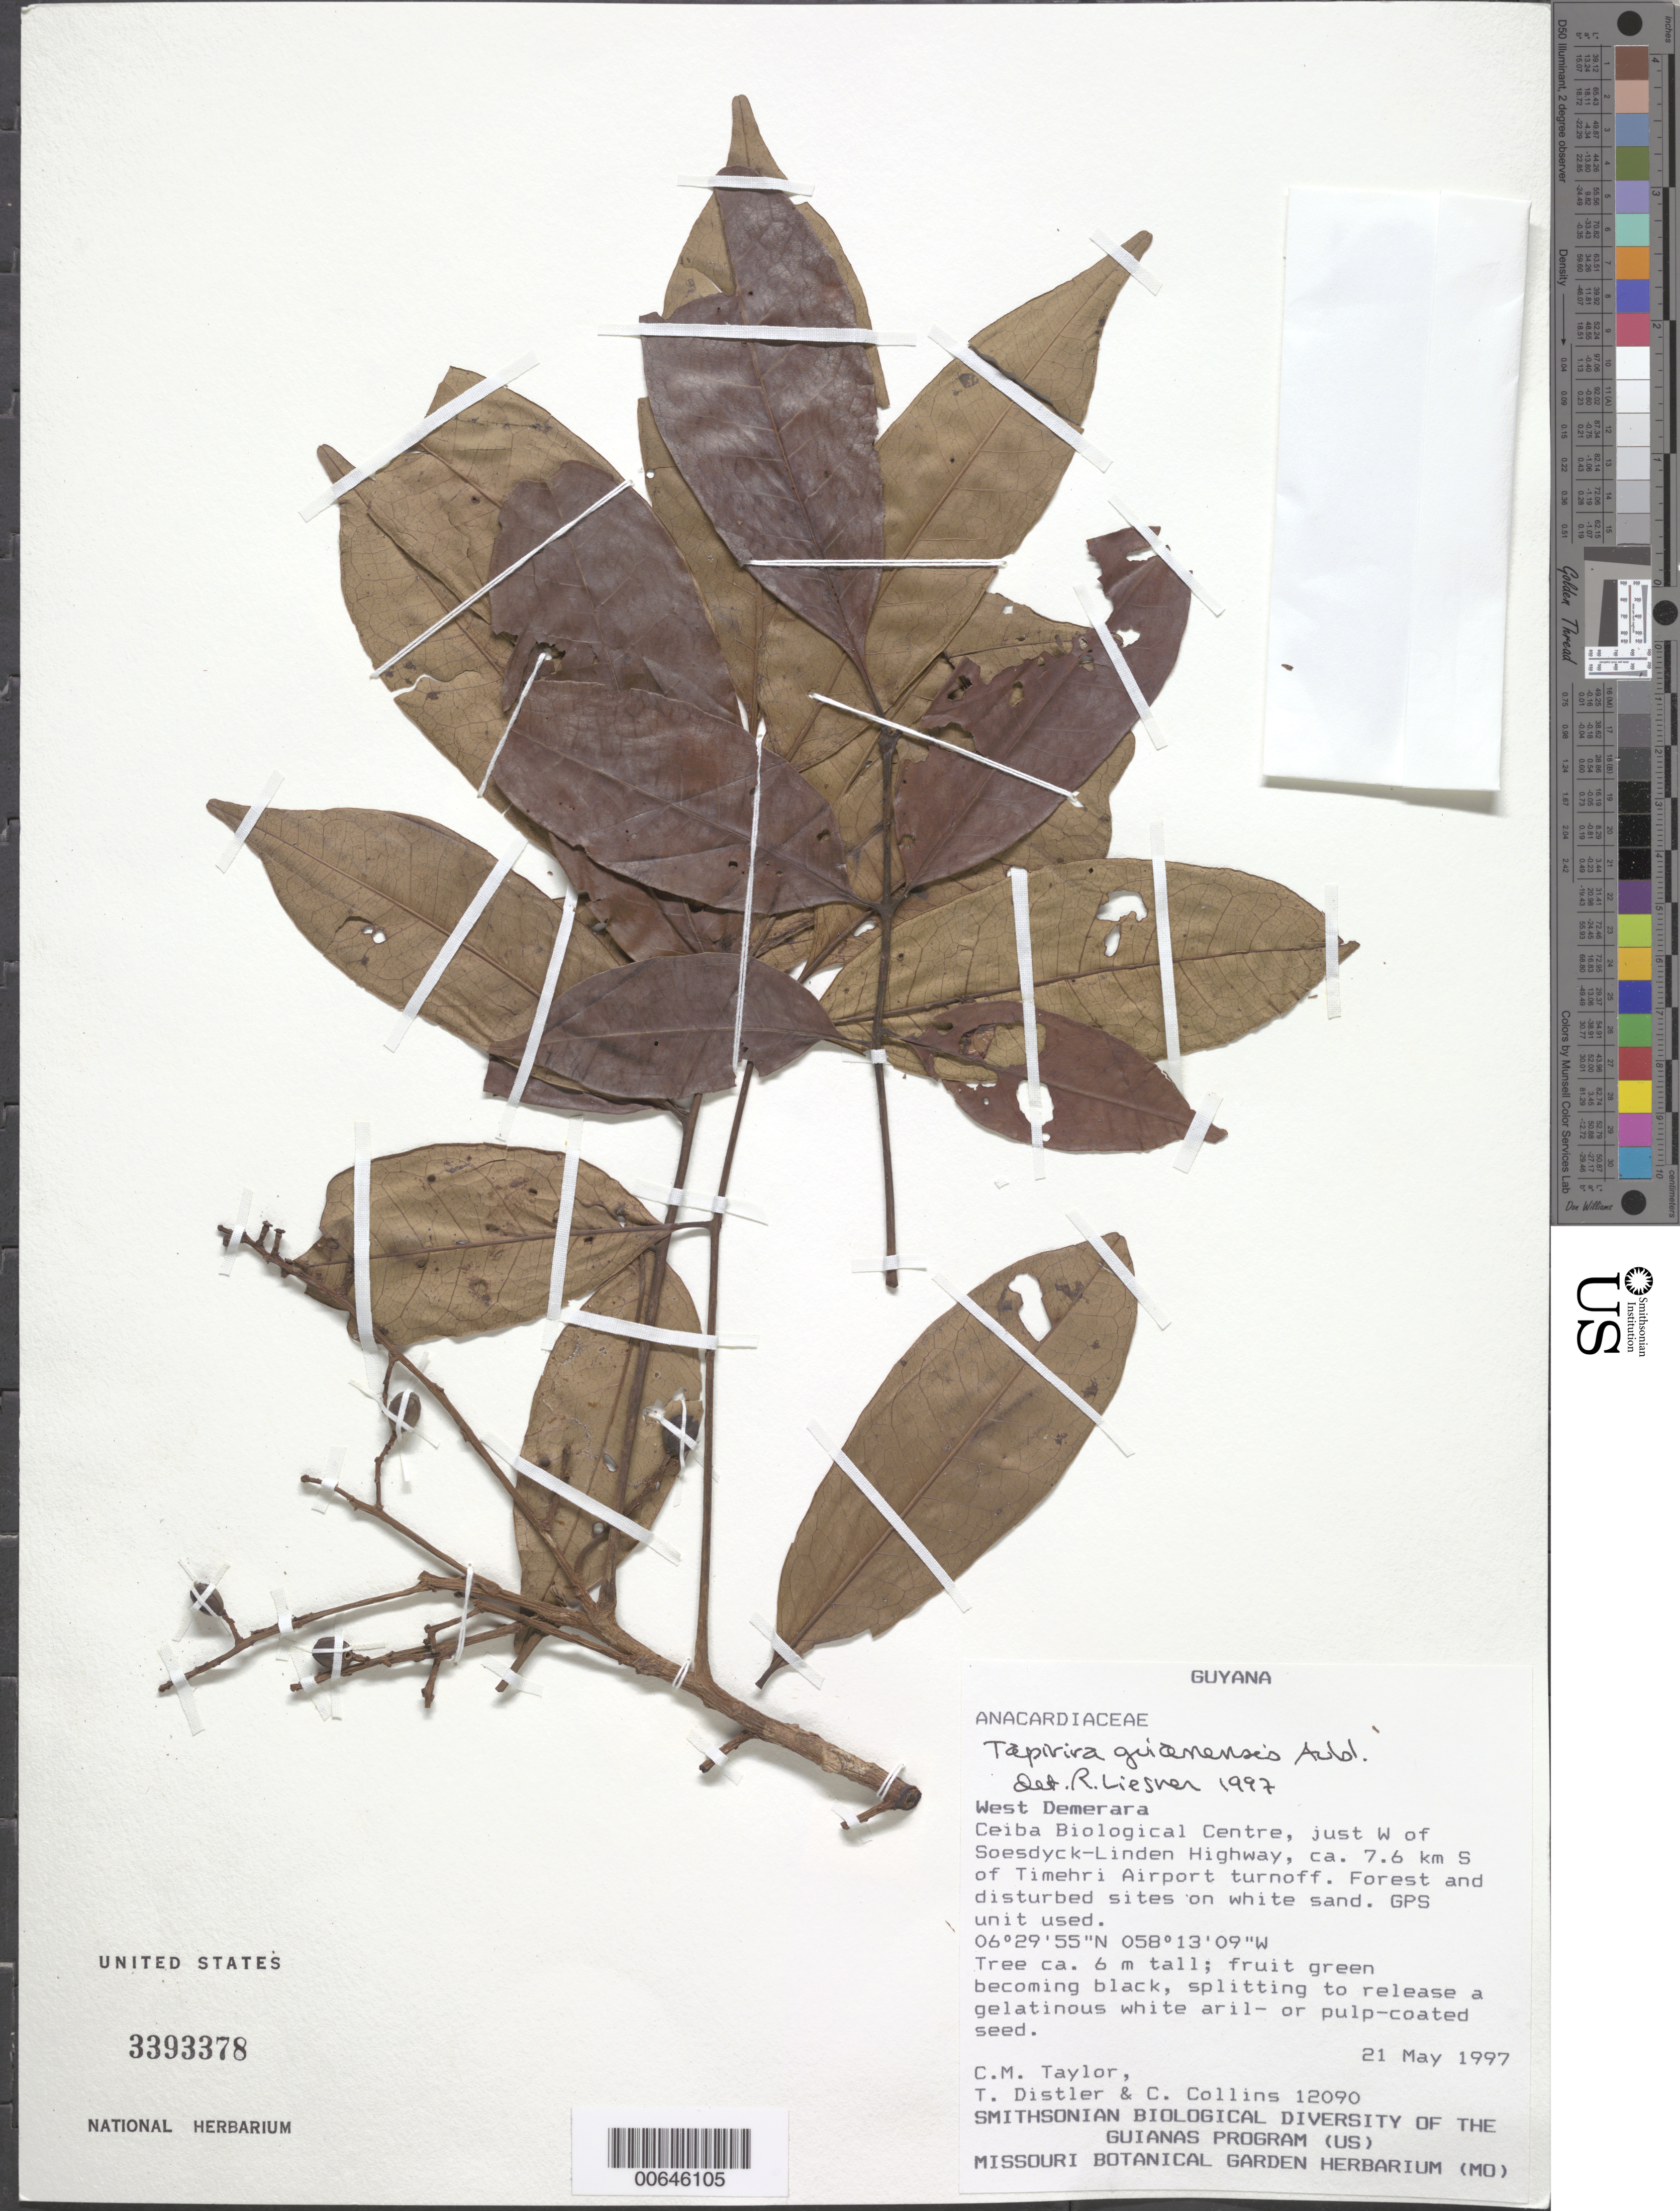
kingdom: Plantae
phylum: Tracheophyta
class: Magnoliopsida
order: Sapindales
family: Anacardiaceae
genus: Tapirira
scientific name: Tapirira guianensis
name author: Aubl.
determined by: Liesner, R. L.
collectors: C. M. Taylor, T. Distler & C. Collins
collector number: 12090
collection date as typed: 21 May 1997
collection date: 1997-05-21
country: Guyana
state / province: Demerara-Mahaica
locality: Ceiba Biological Centre, just W of Soesdyck-Linden Hwy, ca. 7.6 km S of Timehri Airport turnoff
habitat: Forest & disturbed sites on white sand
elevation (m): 15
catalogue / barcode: US 3393378